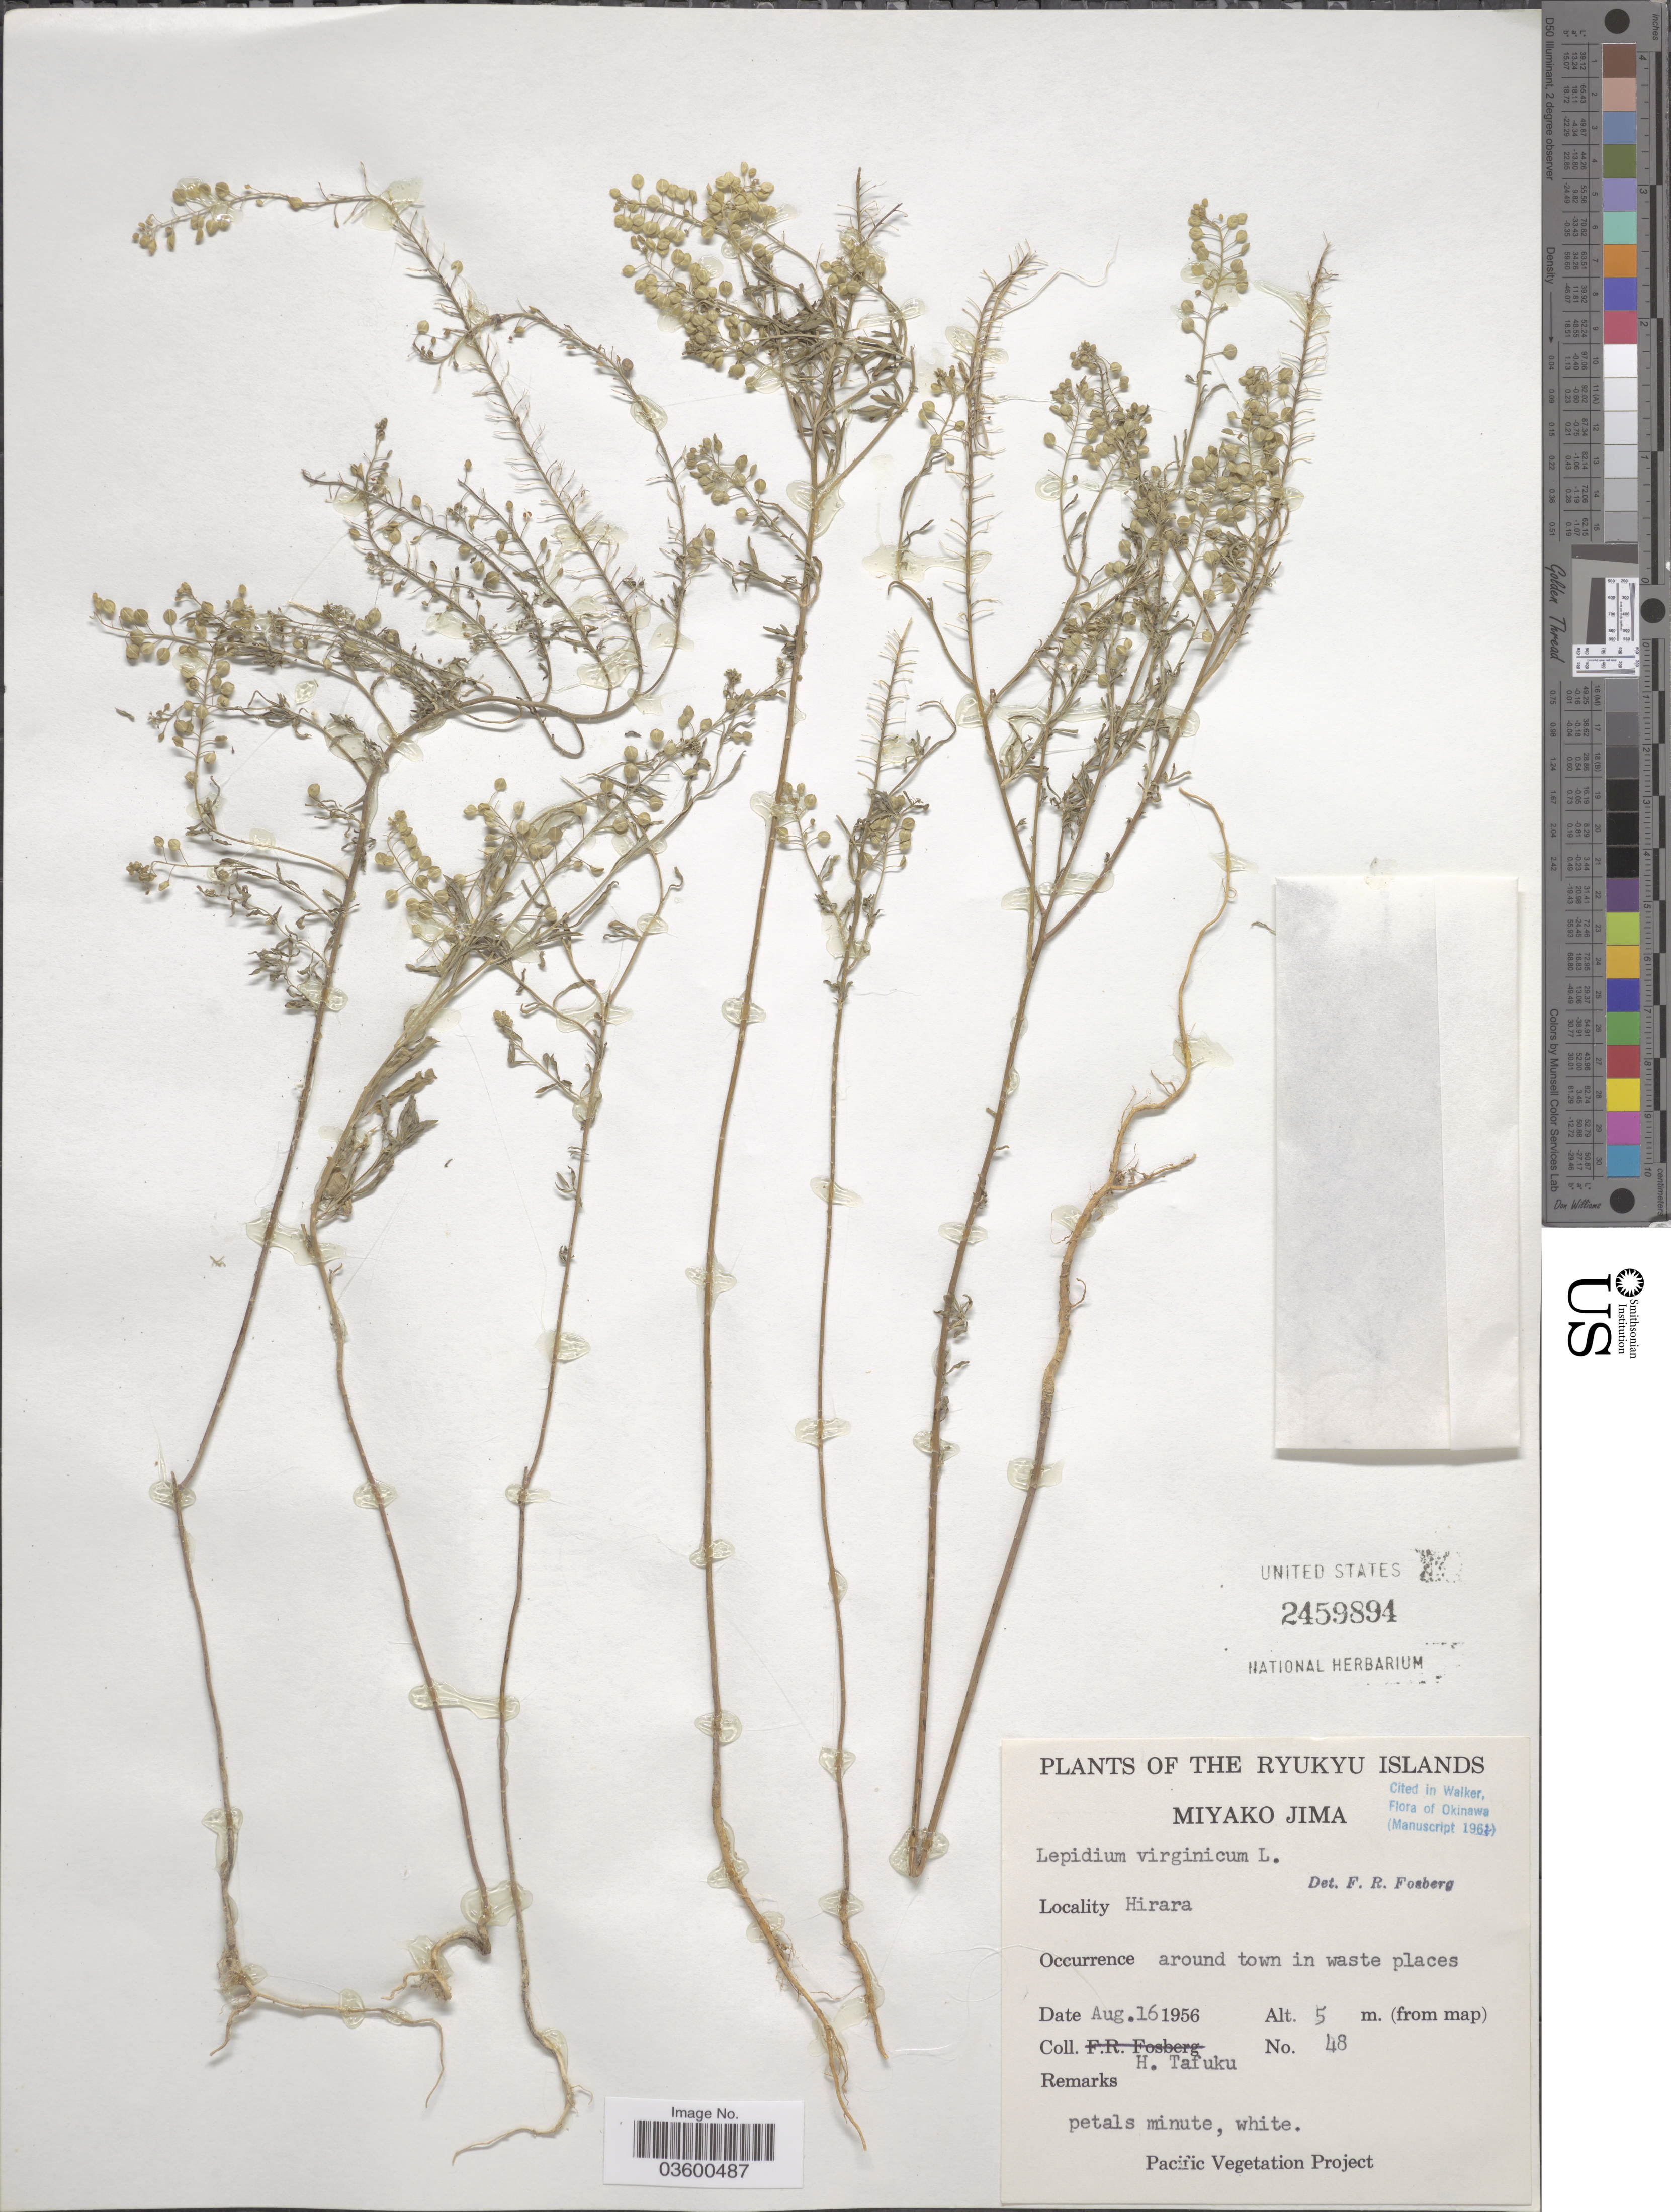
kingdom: Plantae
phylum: Tracheophyta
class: Magnoliopsida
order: Brassicales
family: Brassicaceae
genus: Lepidium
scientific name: Lepidium virginicum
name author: L.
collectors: H. Tafuku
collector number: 48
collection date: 1956-08-16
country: Japan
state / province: Okinawa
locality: The Ryukyu Islands. Miyako Jima. Hirara.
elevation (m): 5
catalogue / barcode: US 2459894